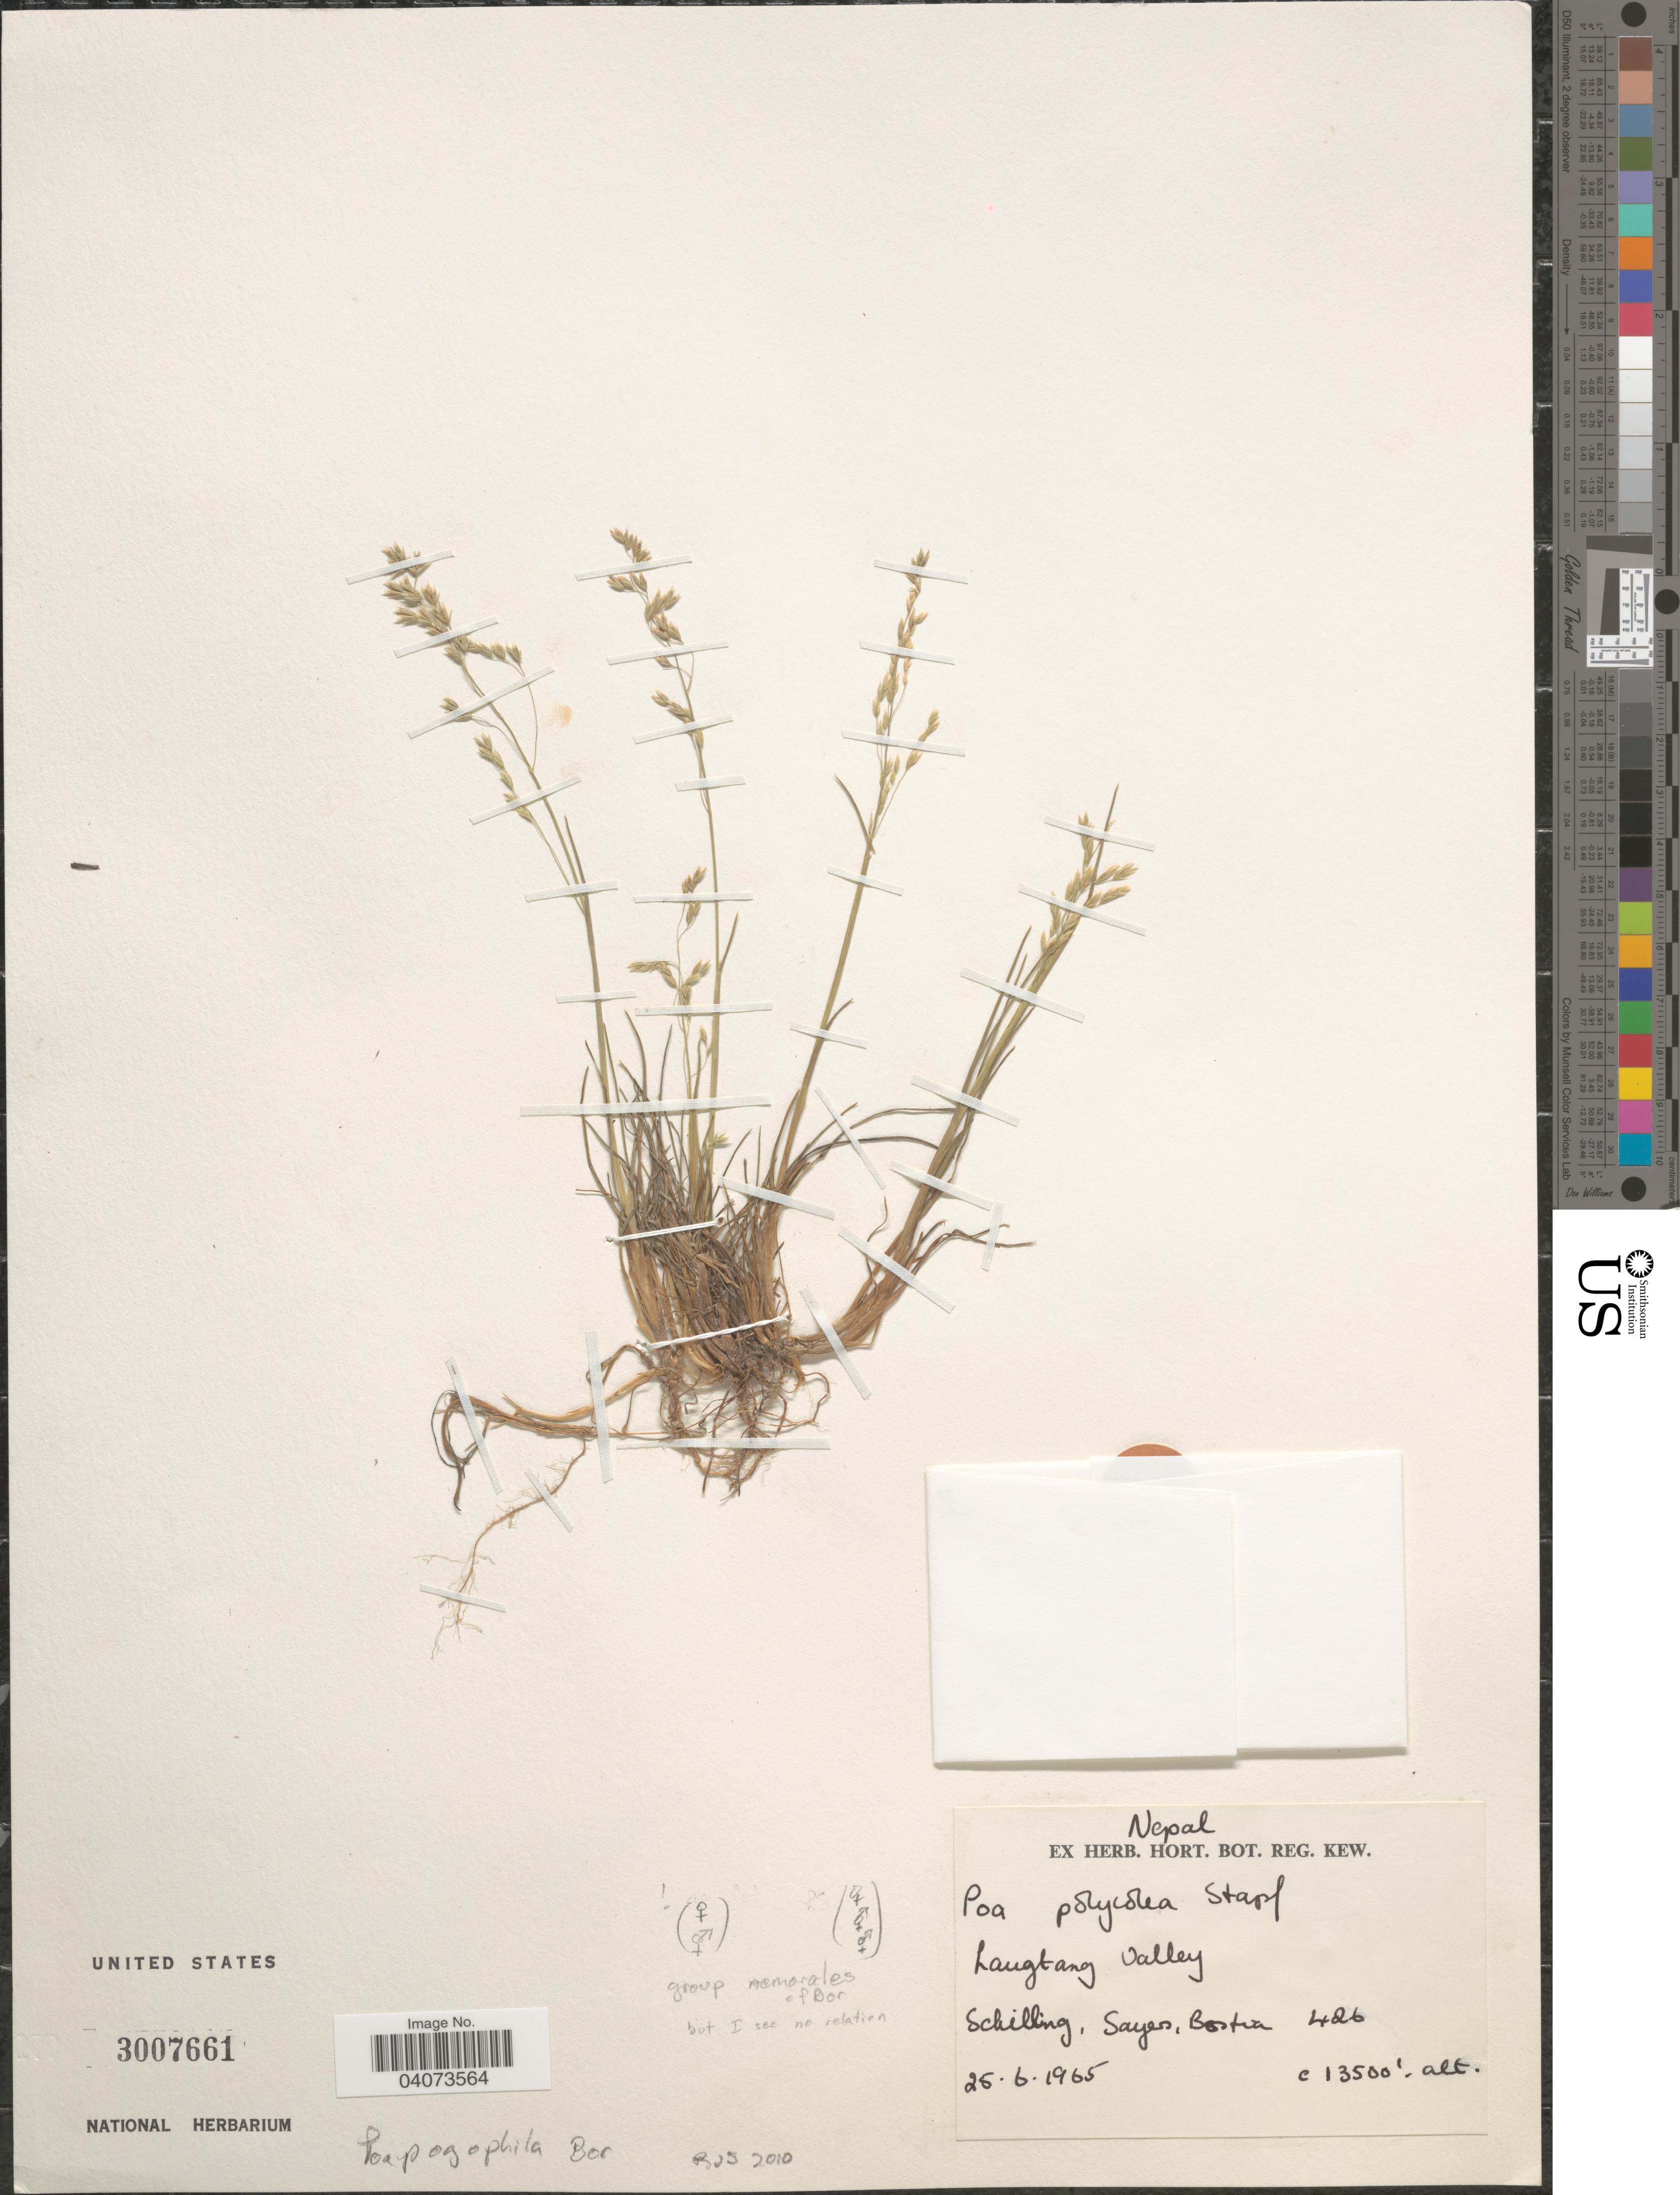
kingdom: Plantae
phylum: Tracheophyta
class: Liliopsida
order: Poales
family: Poaceae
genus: Poa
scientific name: Poa pagophila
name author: Bor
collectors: Schilling, --, W. Sayer & Bistra, --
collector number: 426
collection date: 1965-06-25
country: Nepal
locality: Langtang Valley.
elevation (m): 4115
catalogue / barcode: US 3007661